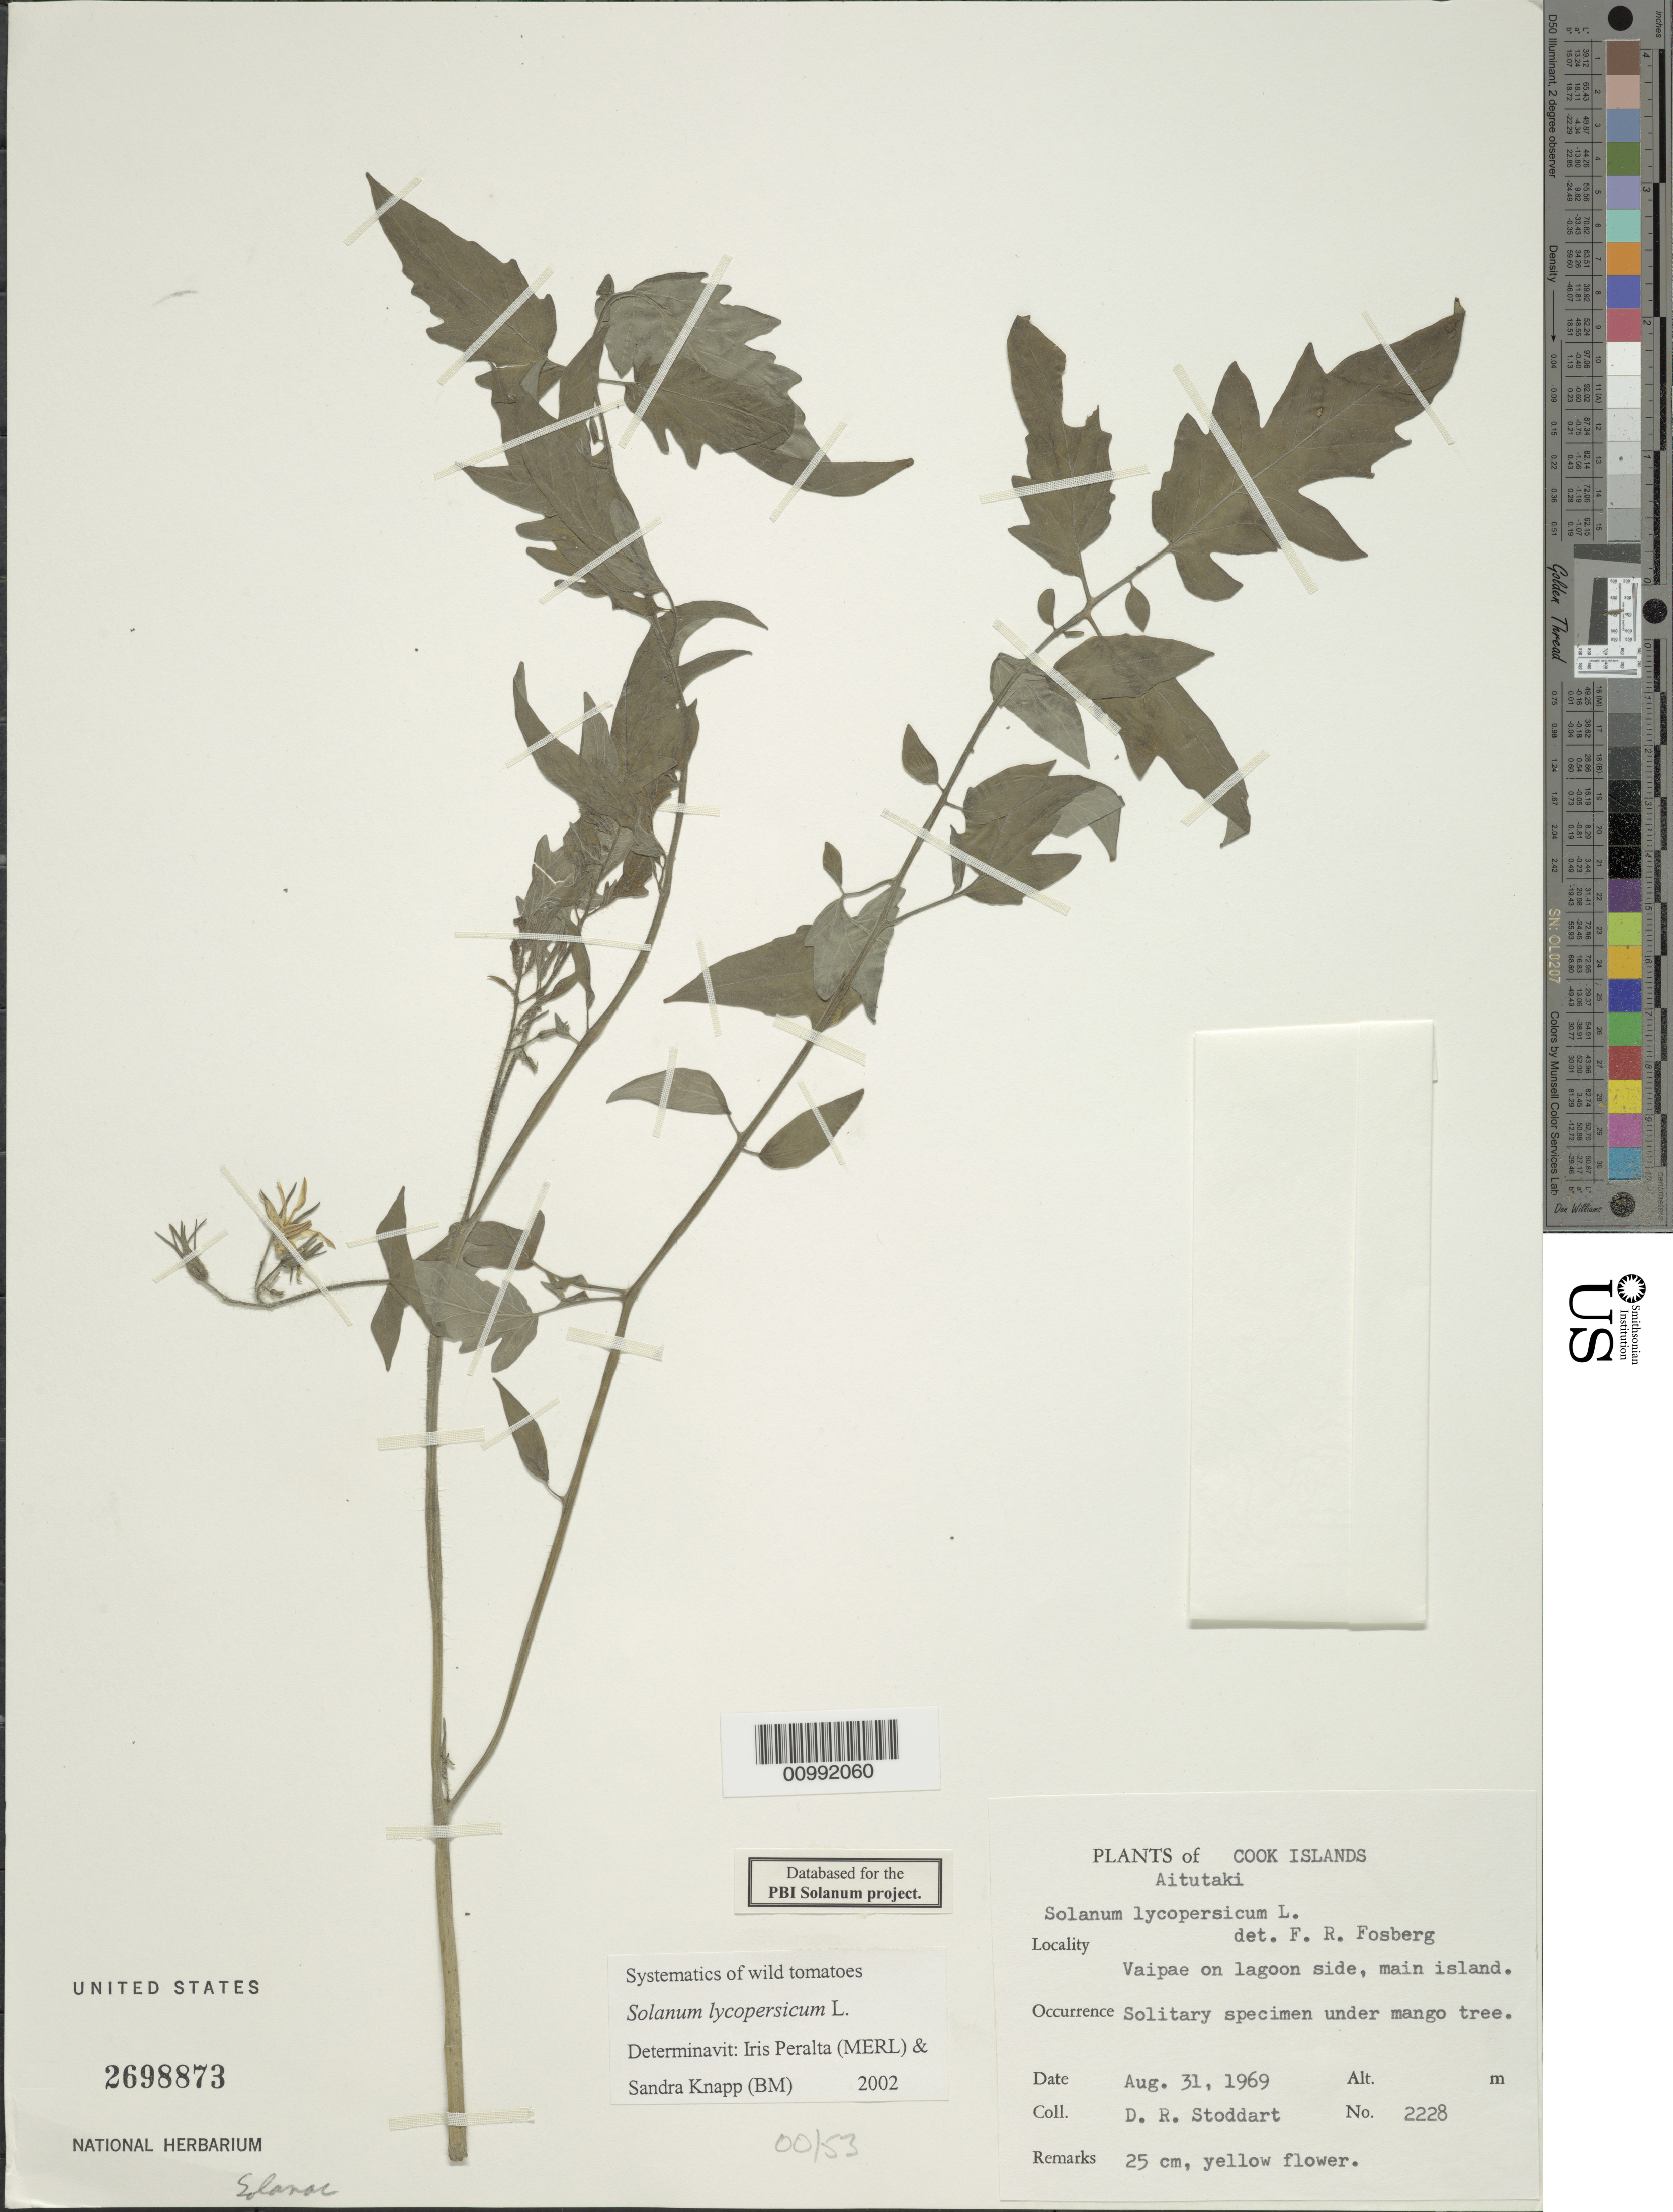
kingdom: Plantae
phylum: Tracheophyta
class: Magnoliopsida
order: Solanales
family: Solanaceae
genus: Solanum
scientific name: Solanum lycopersicum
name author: L.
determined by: Peralta, Iris E.; Knapp, S. D.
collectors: D. R. Stoddart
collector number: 2228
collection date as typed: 31 Aug 1969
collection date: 1969-08-31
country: Cook Islands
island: Aitutaki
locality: Cook Islands, Aitutaki, Vaipae on lagoon side, main island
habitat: h: under manog tree;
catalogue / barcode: US 2698873